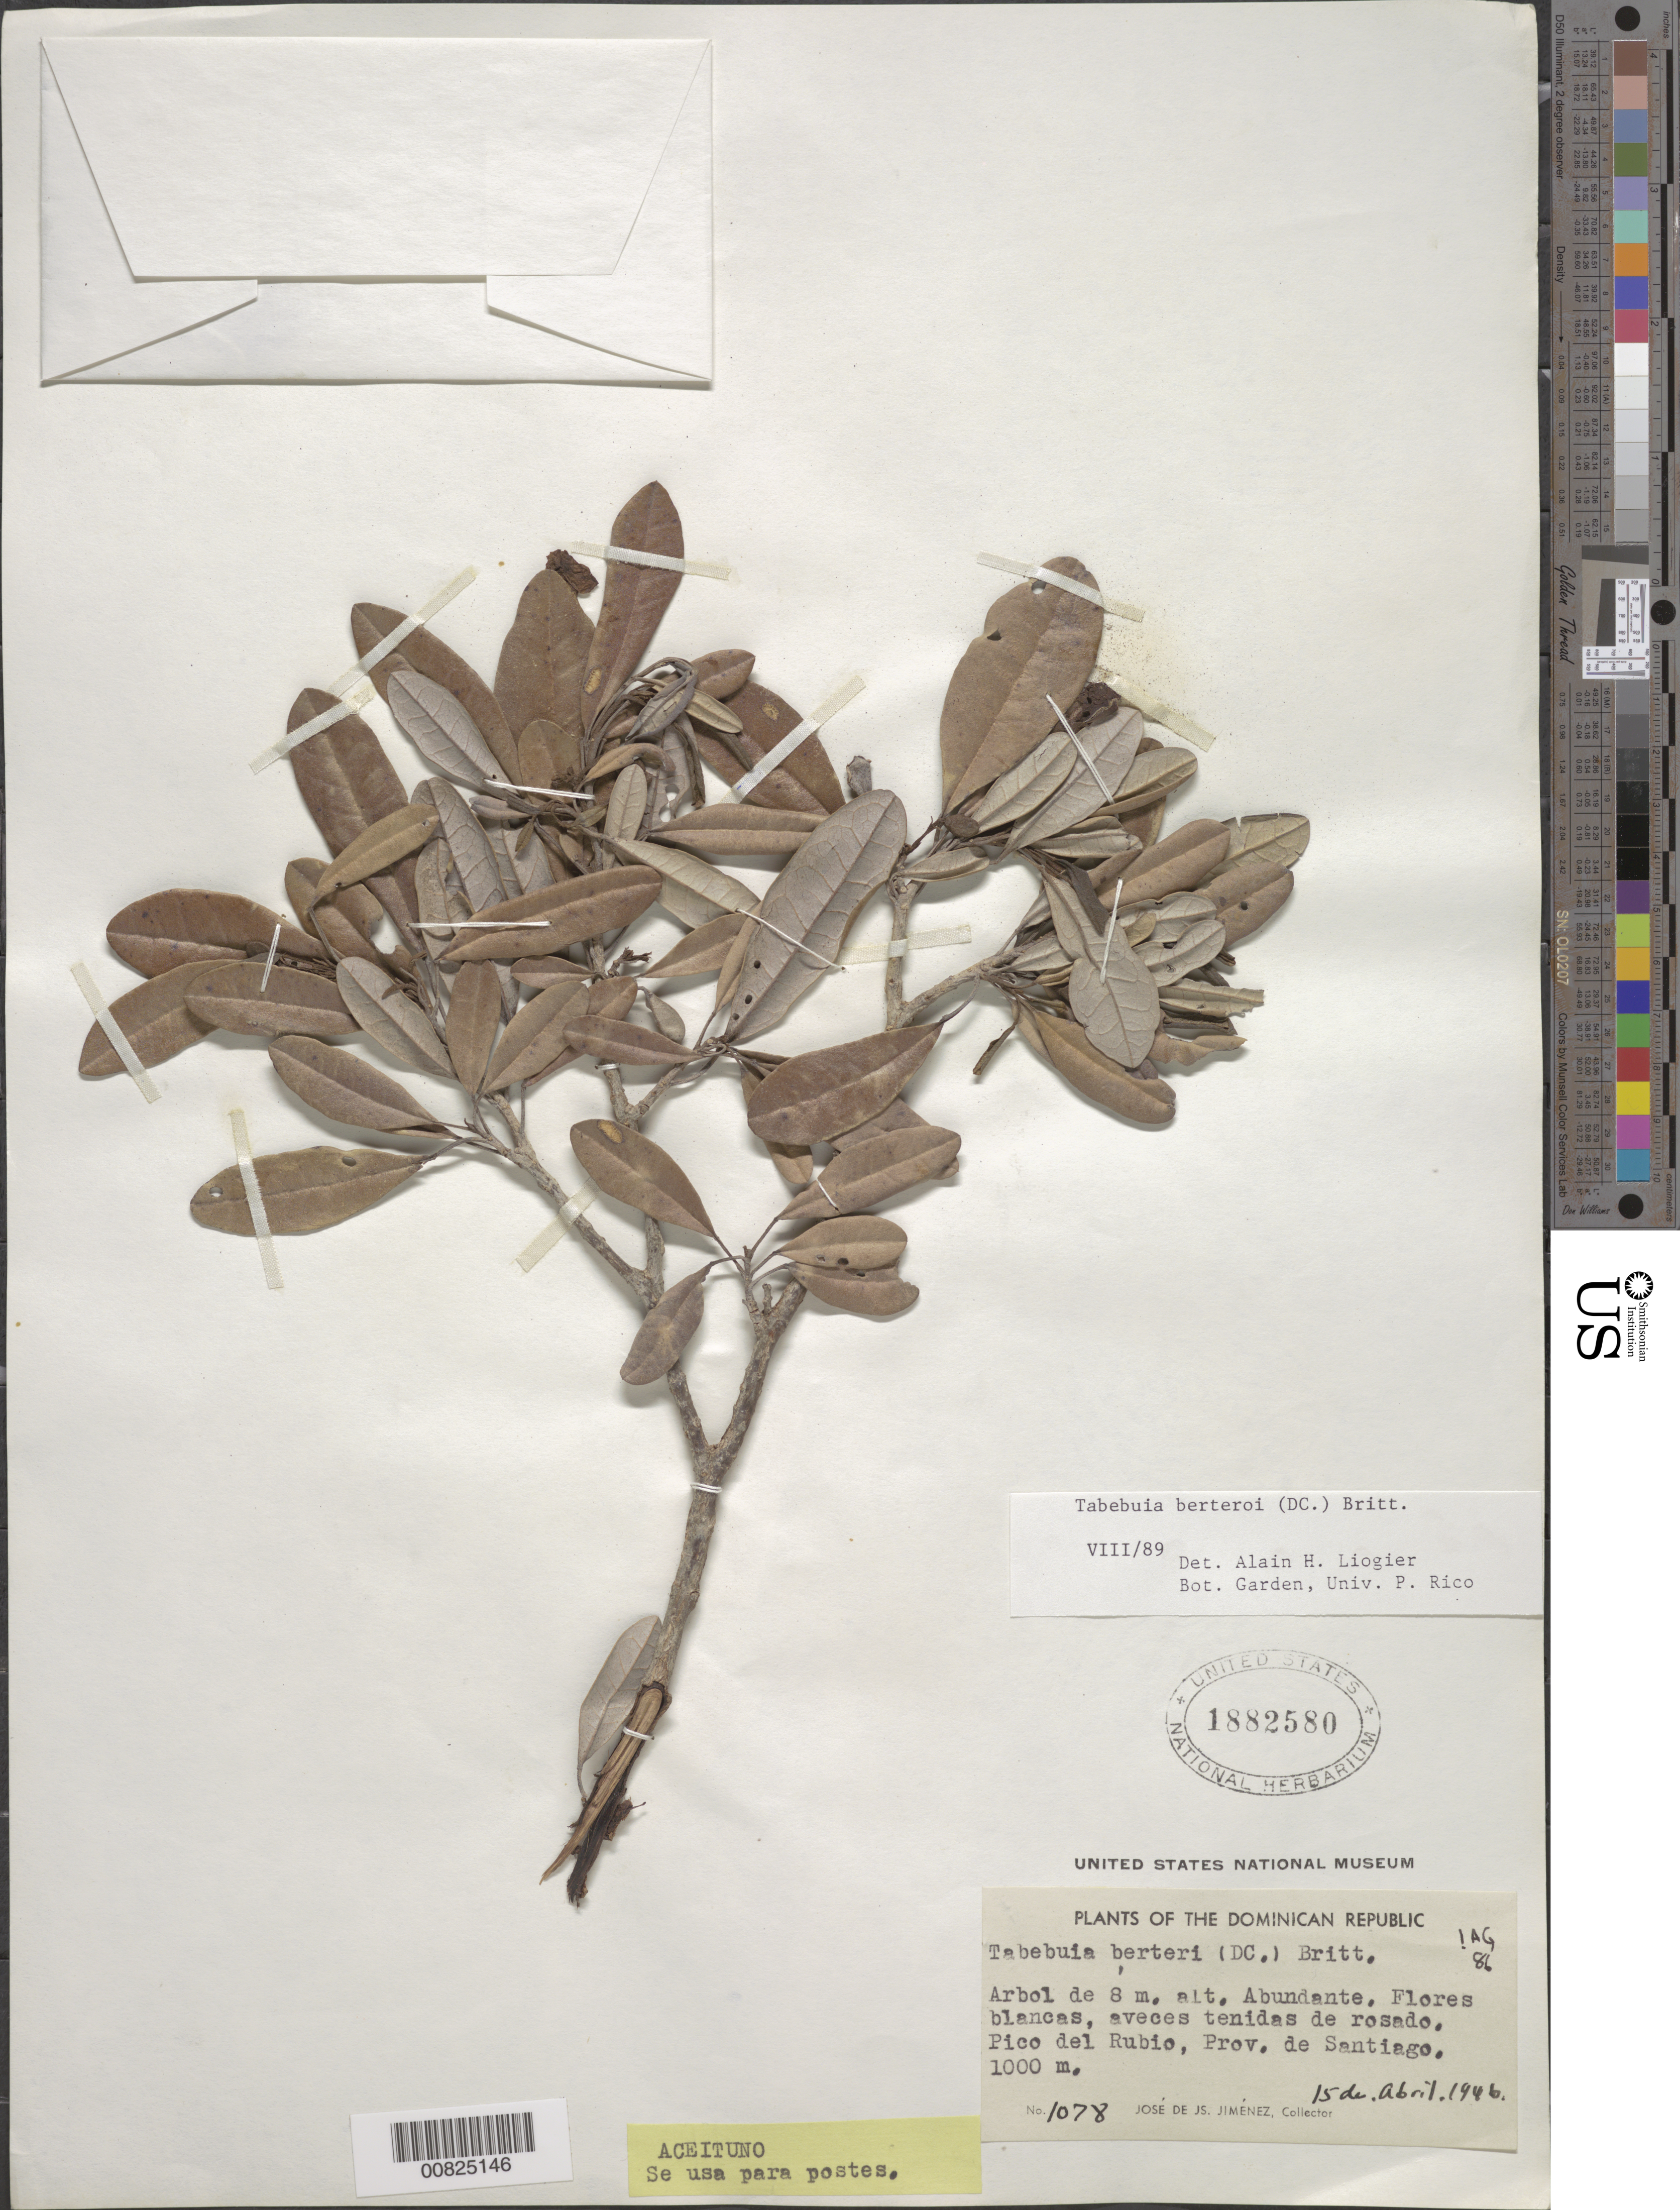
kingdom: Plantae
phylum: Tracheophyta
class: Magnoliopsida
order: Lamiales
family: Bignoniaceae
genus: Tabebuia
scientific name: Tabebuia berteroi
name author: (DC.) Britton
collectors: J. J. Jiménez Almonte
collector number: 1078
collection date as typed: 15 Apr 1946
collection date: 1946-04-15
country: Dominican Republic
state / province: Santiago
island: Hispaniola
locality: Pico del Rubio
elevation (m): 1000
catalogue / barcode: US 1882580